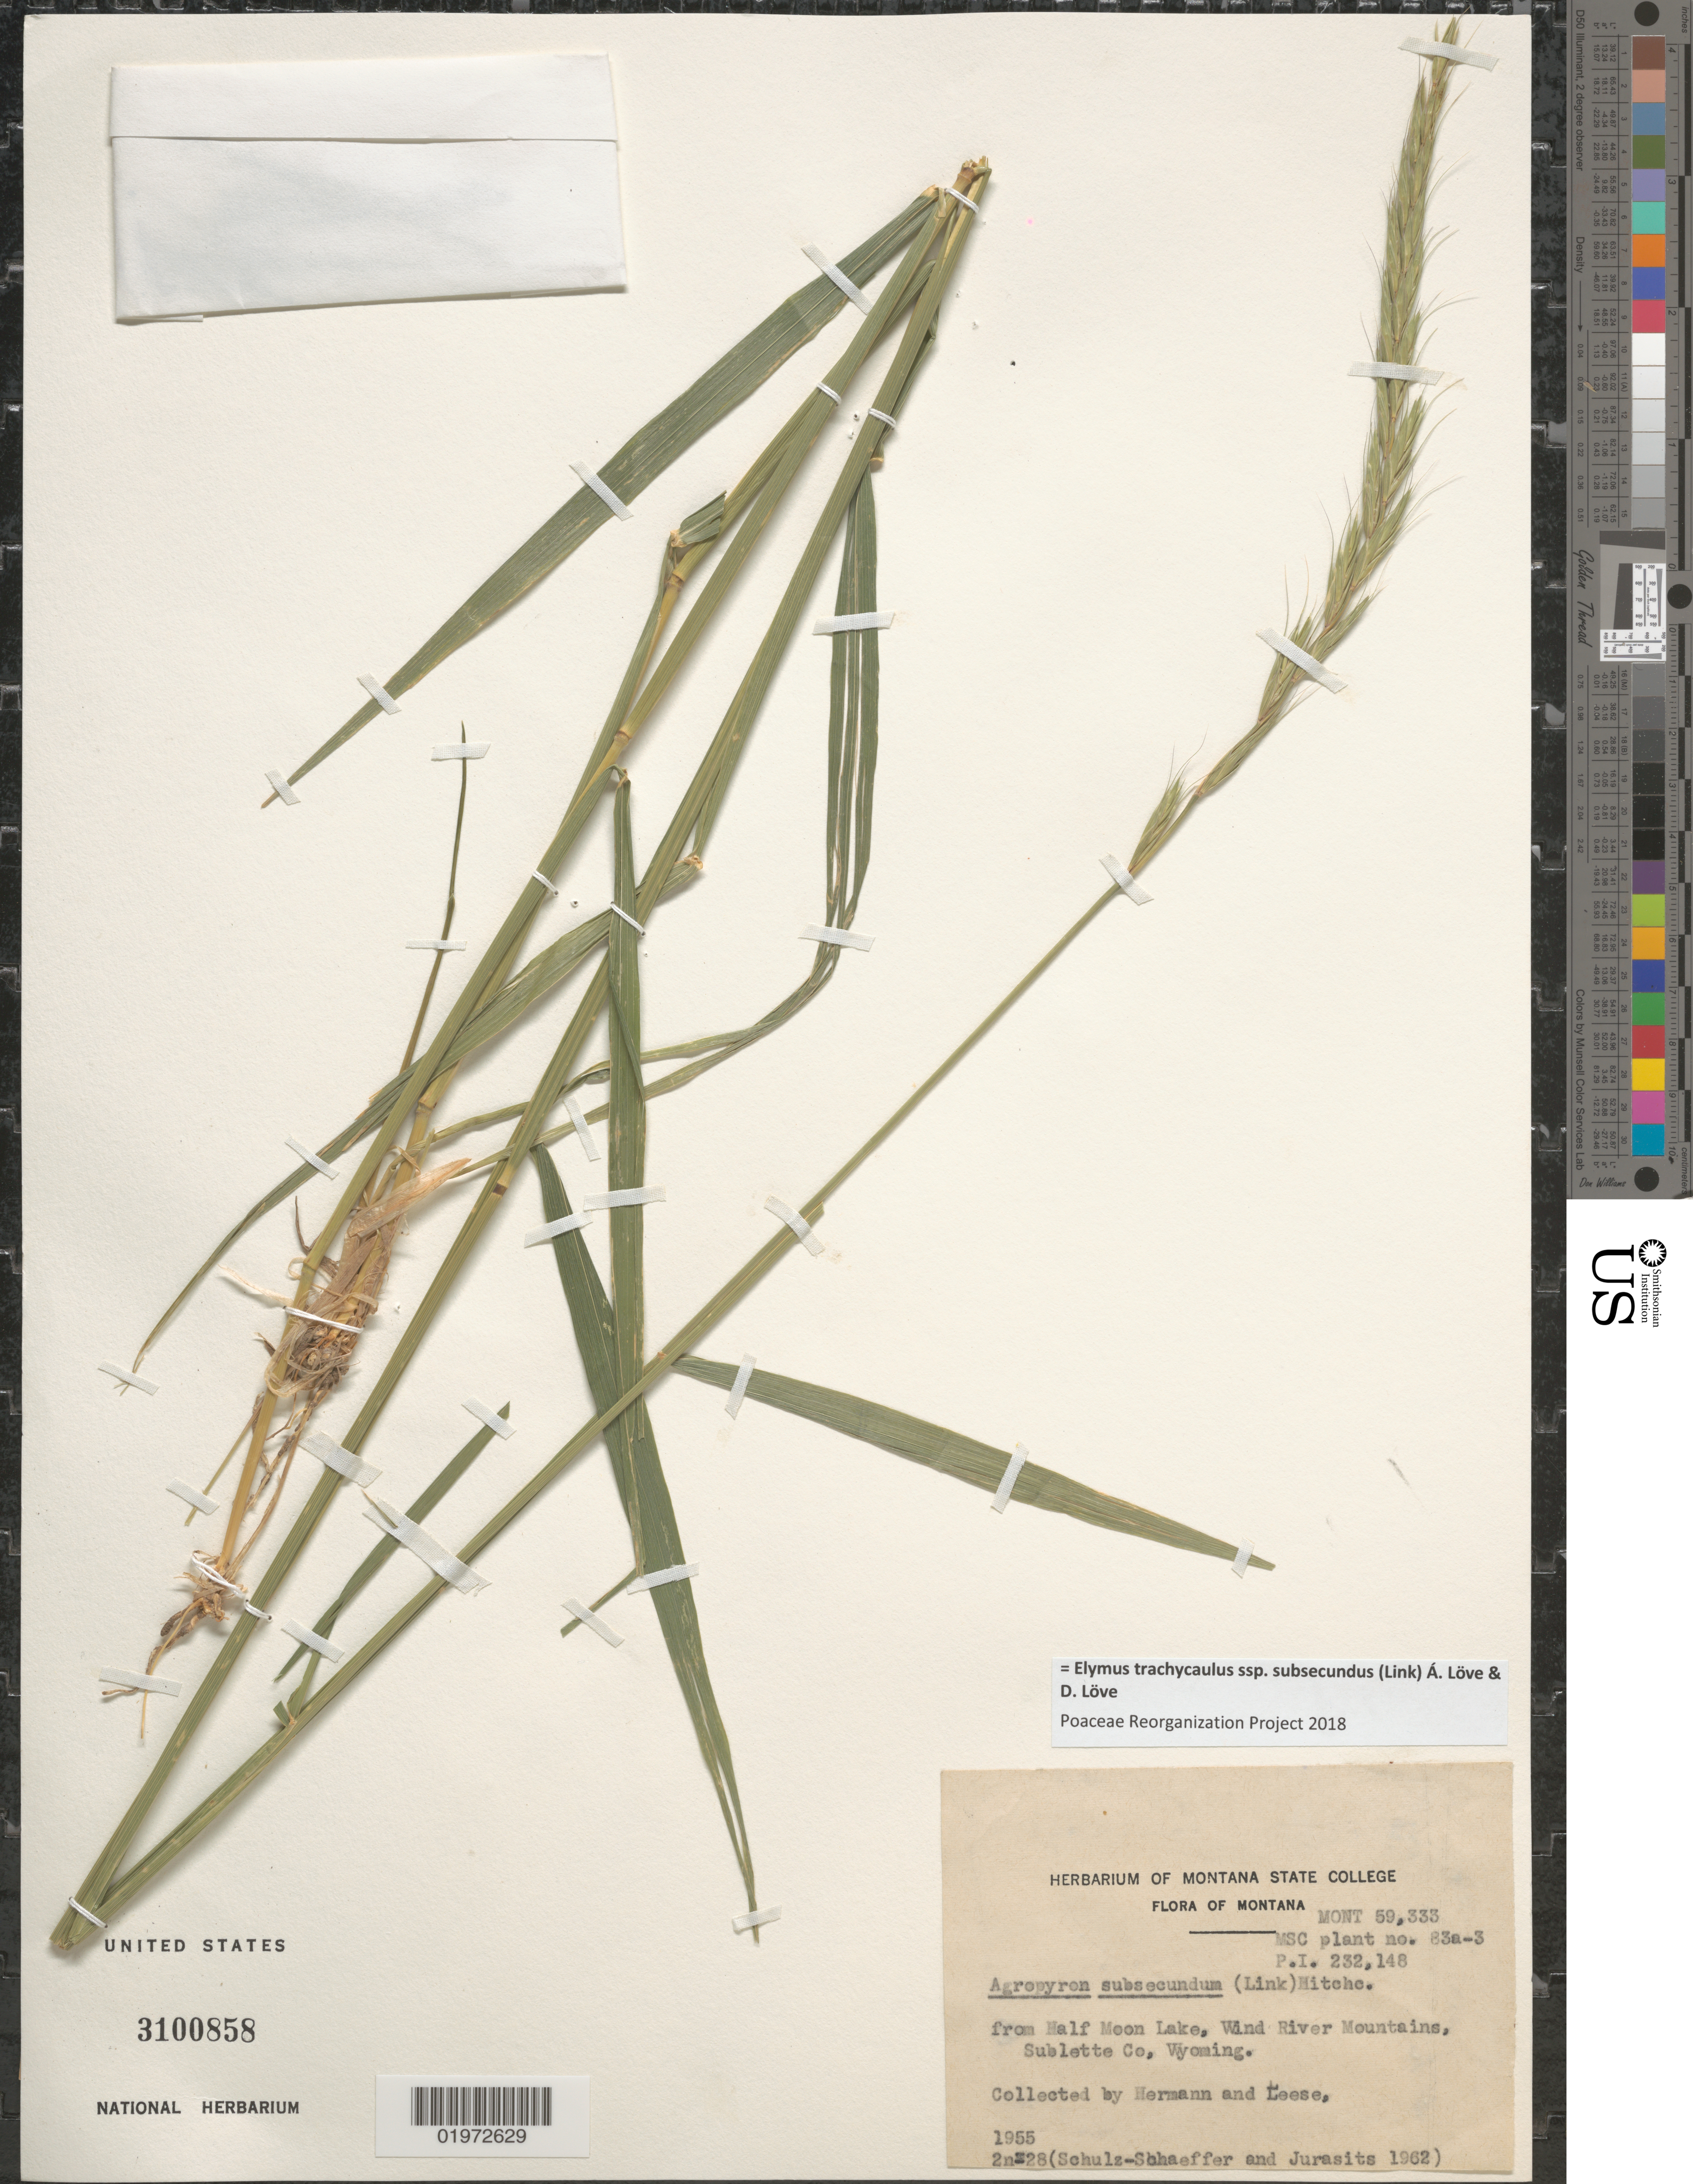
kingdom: Plantae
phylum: Tracheophyta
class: Liliopsida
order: Poales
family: Poaceae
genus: Elymus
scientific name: Elymus trachycaulus subsp. subsecundus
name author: (Link) Á. Löve & D. Löve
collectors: Hermann & Leese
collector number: Mont 59333/83a-3/232148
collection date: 1962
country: United States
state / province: Montana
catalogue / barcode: US 3100858